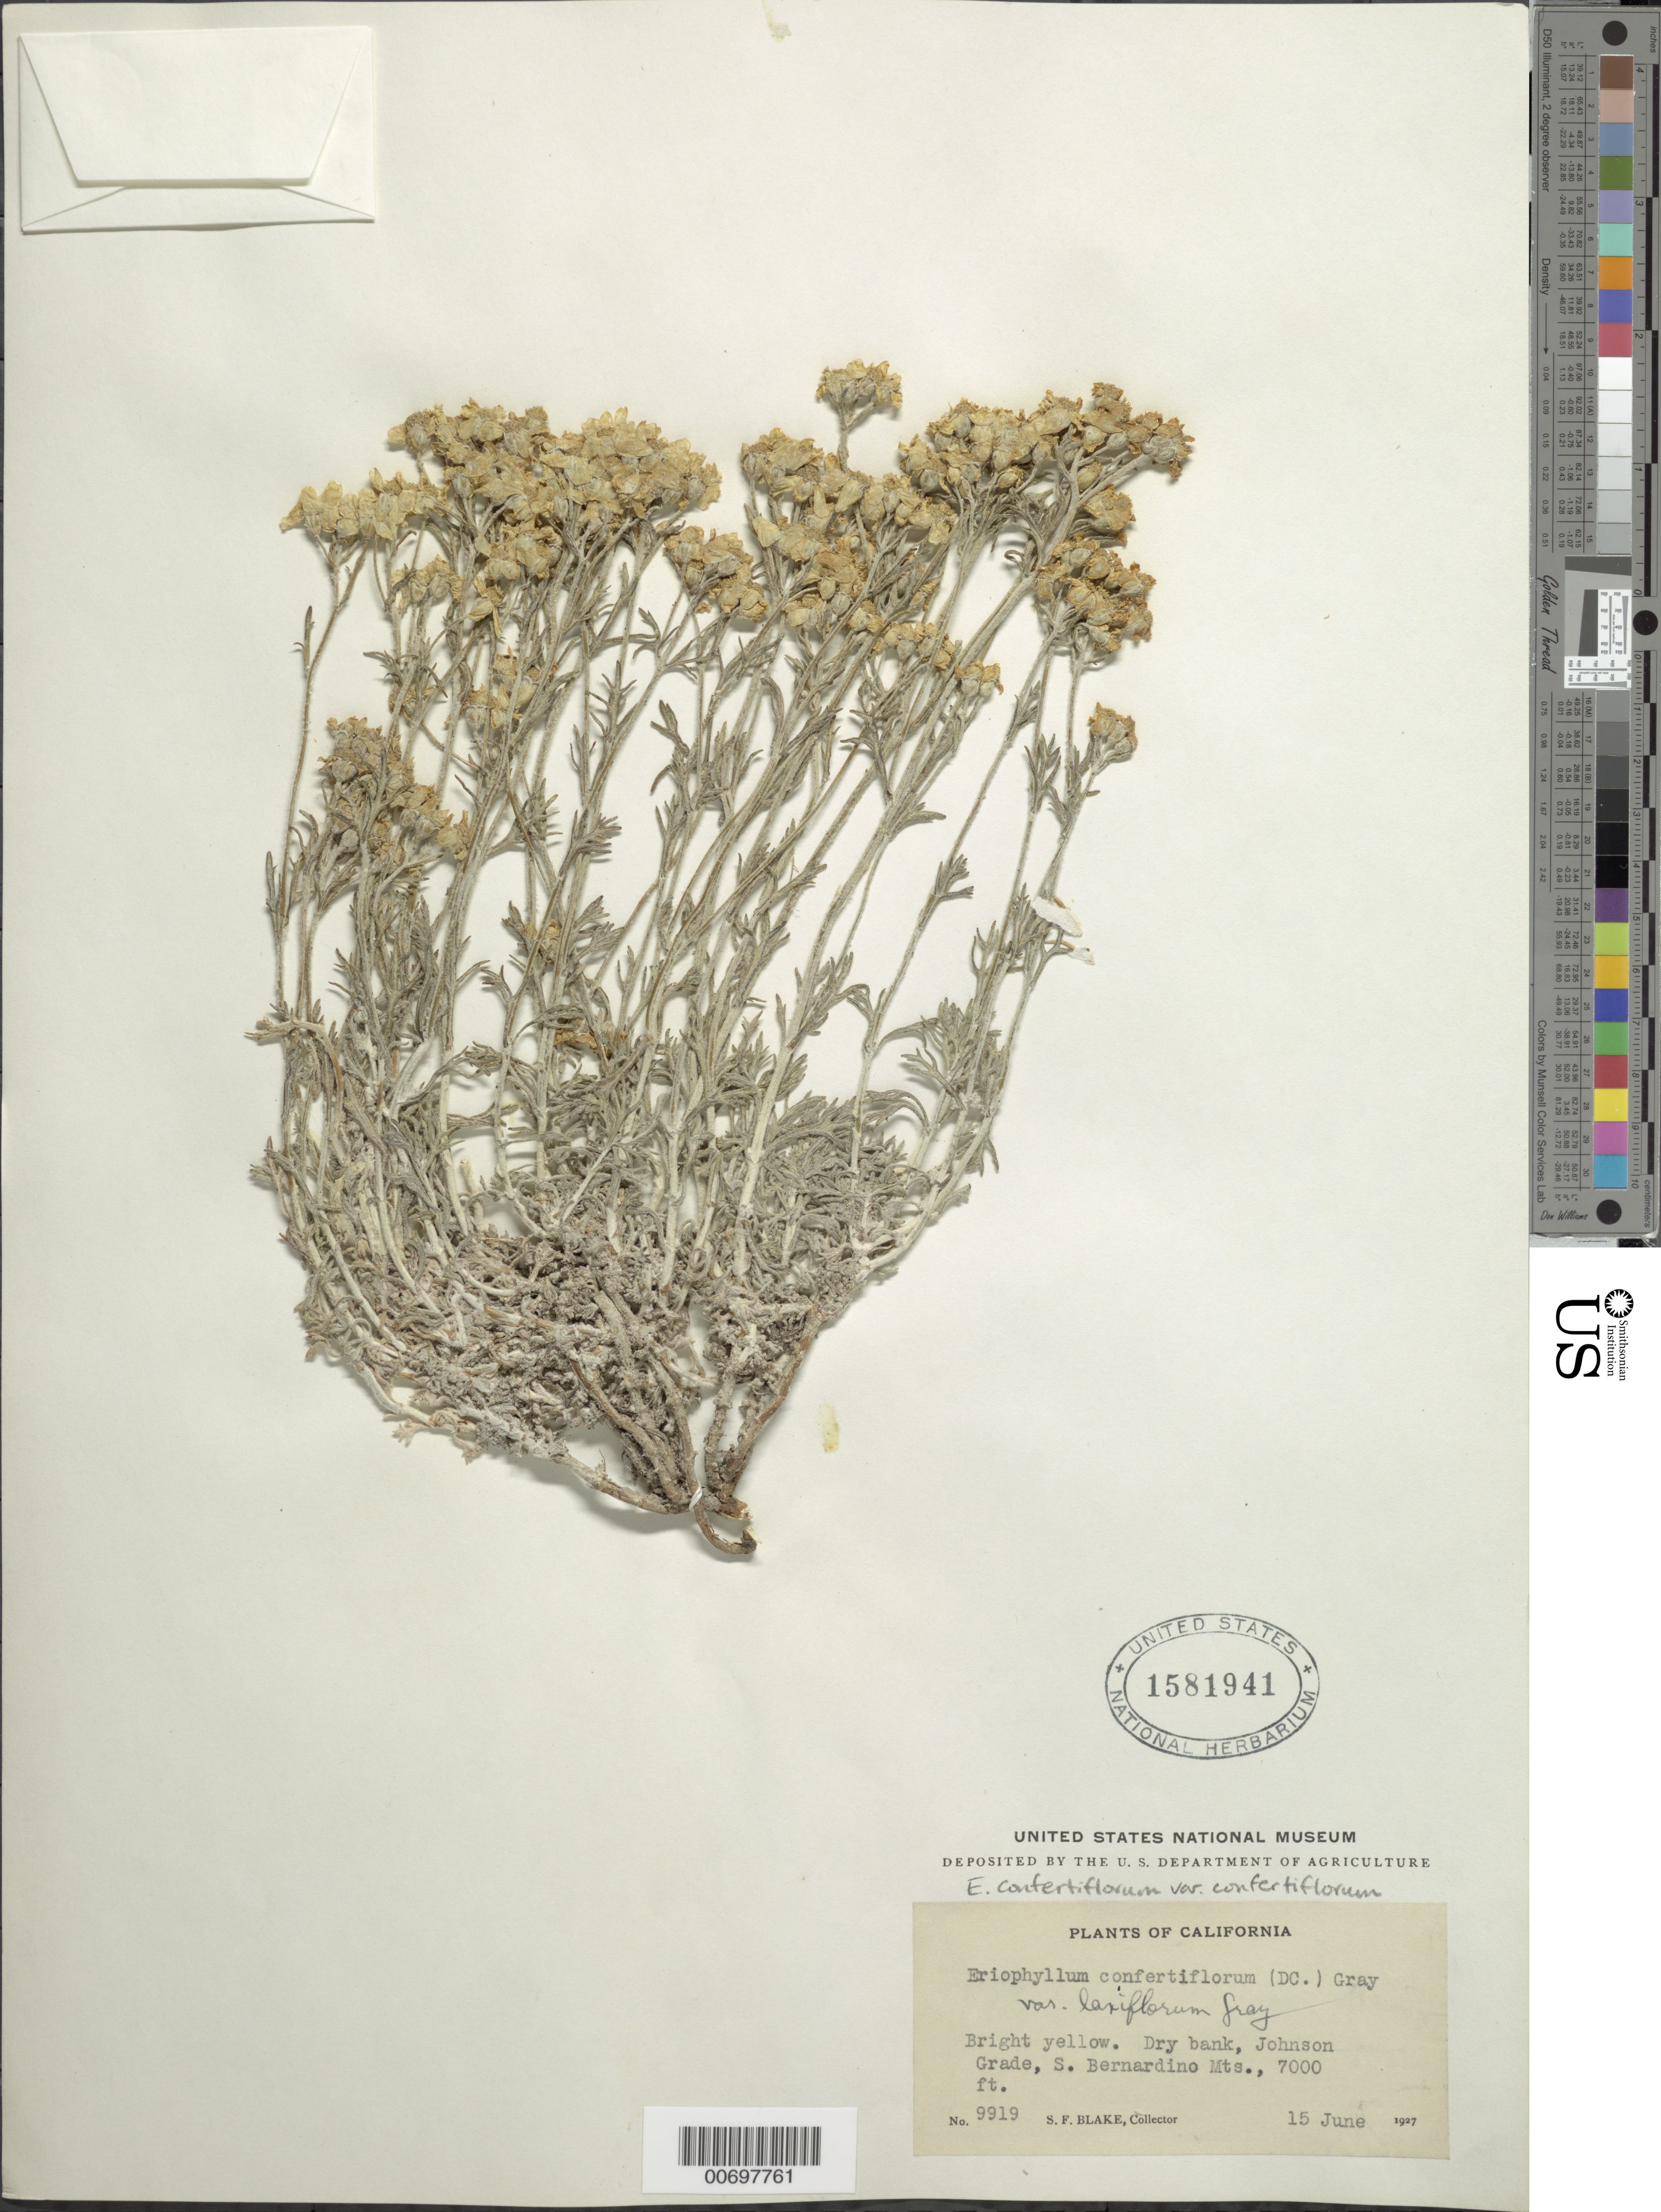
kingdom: Plantae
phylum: Tracheophyta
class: Magnoliopsida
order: Asterales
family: Asteraceae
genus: Eriophyllum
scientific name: Eriophyllum confertiflorum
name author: (DC.) A. Gray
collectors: S. Blake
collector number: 9919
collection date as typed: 15 Jun 1927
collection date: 1927-06-15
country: United States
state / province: California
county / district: San Bernardino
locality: Johnson Grade, San Bernardino Mts.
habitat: Dry bank.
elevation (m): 2134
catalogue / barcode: US 1581941